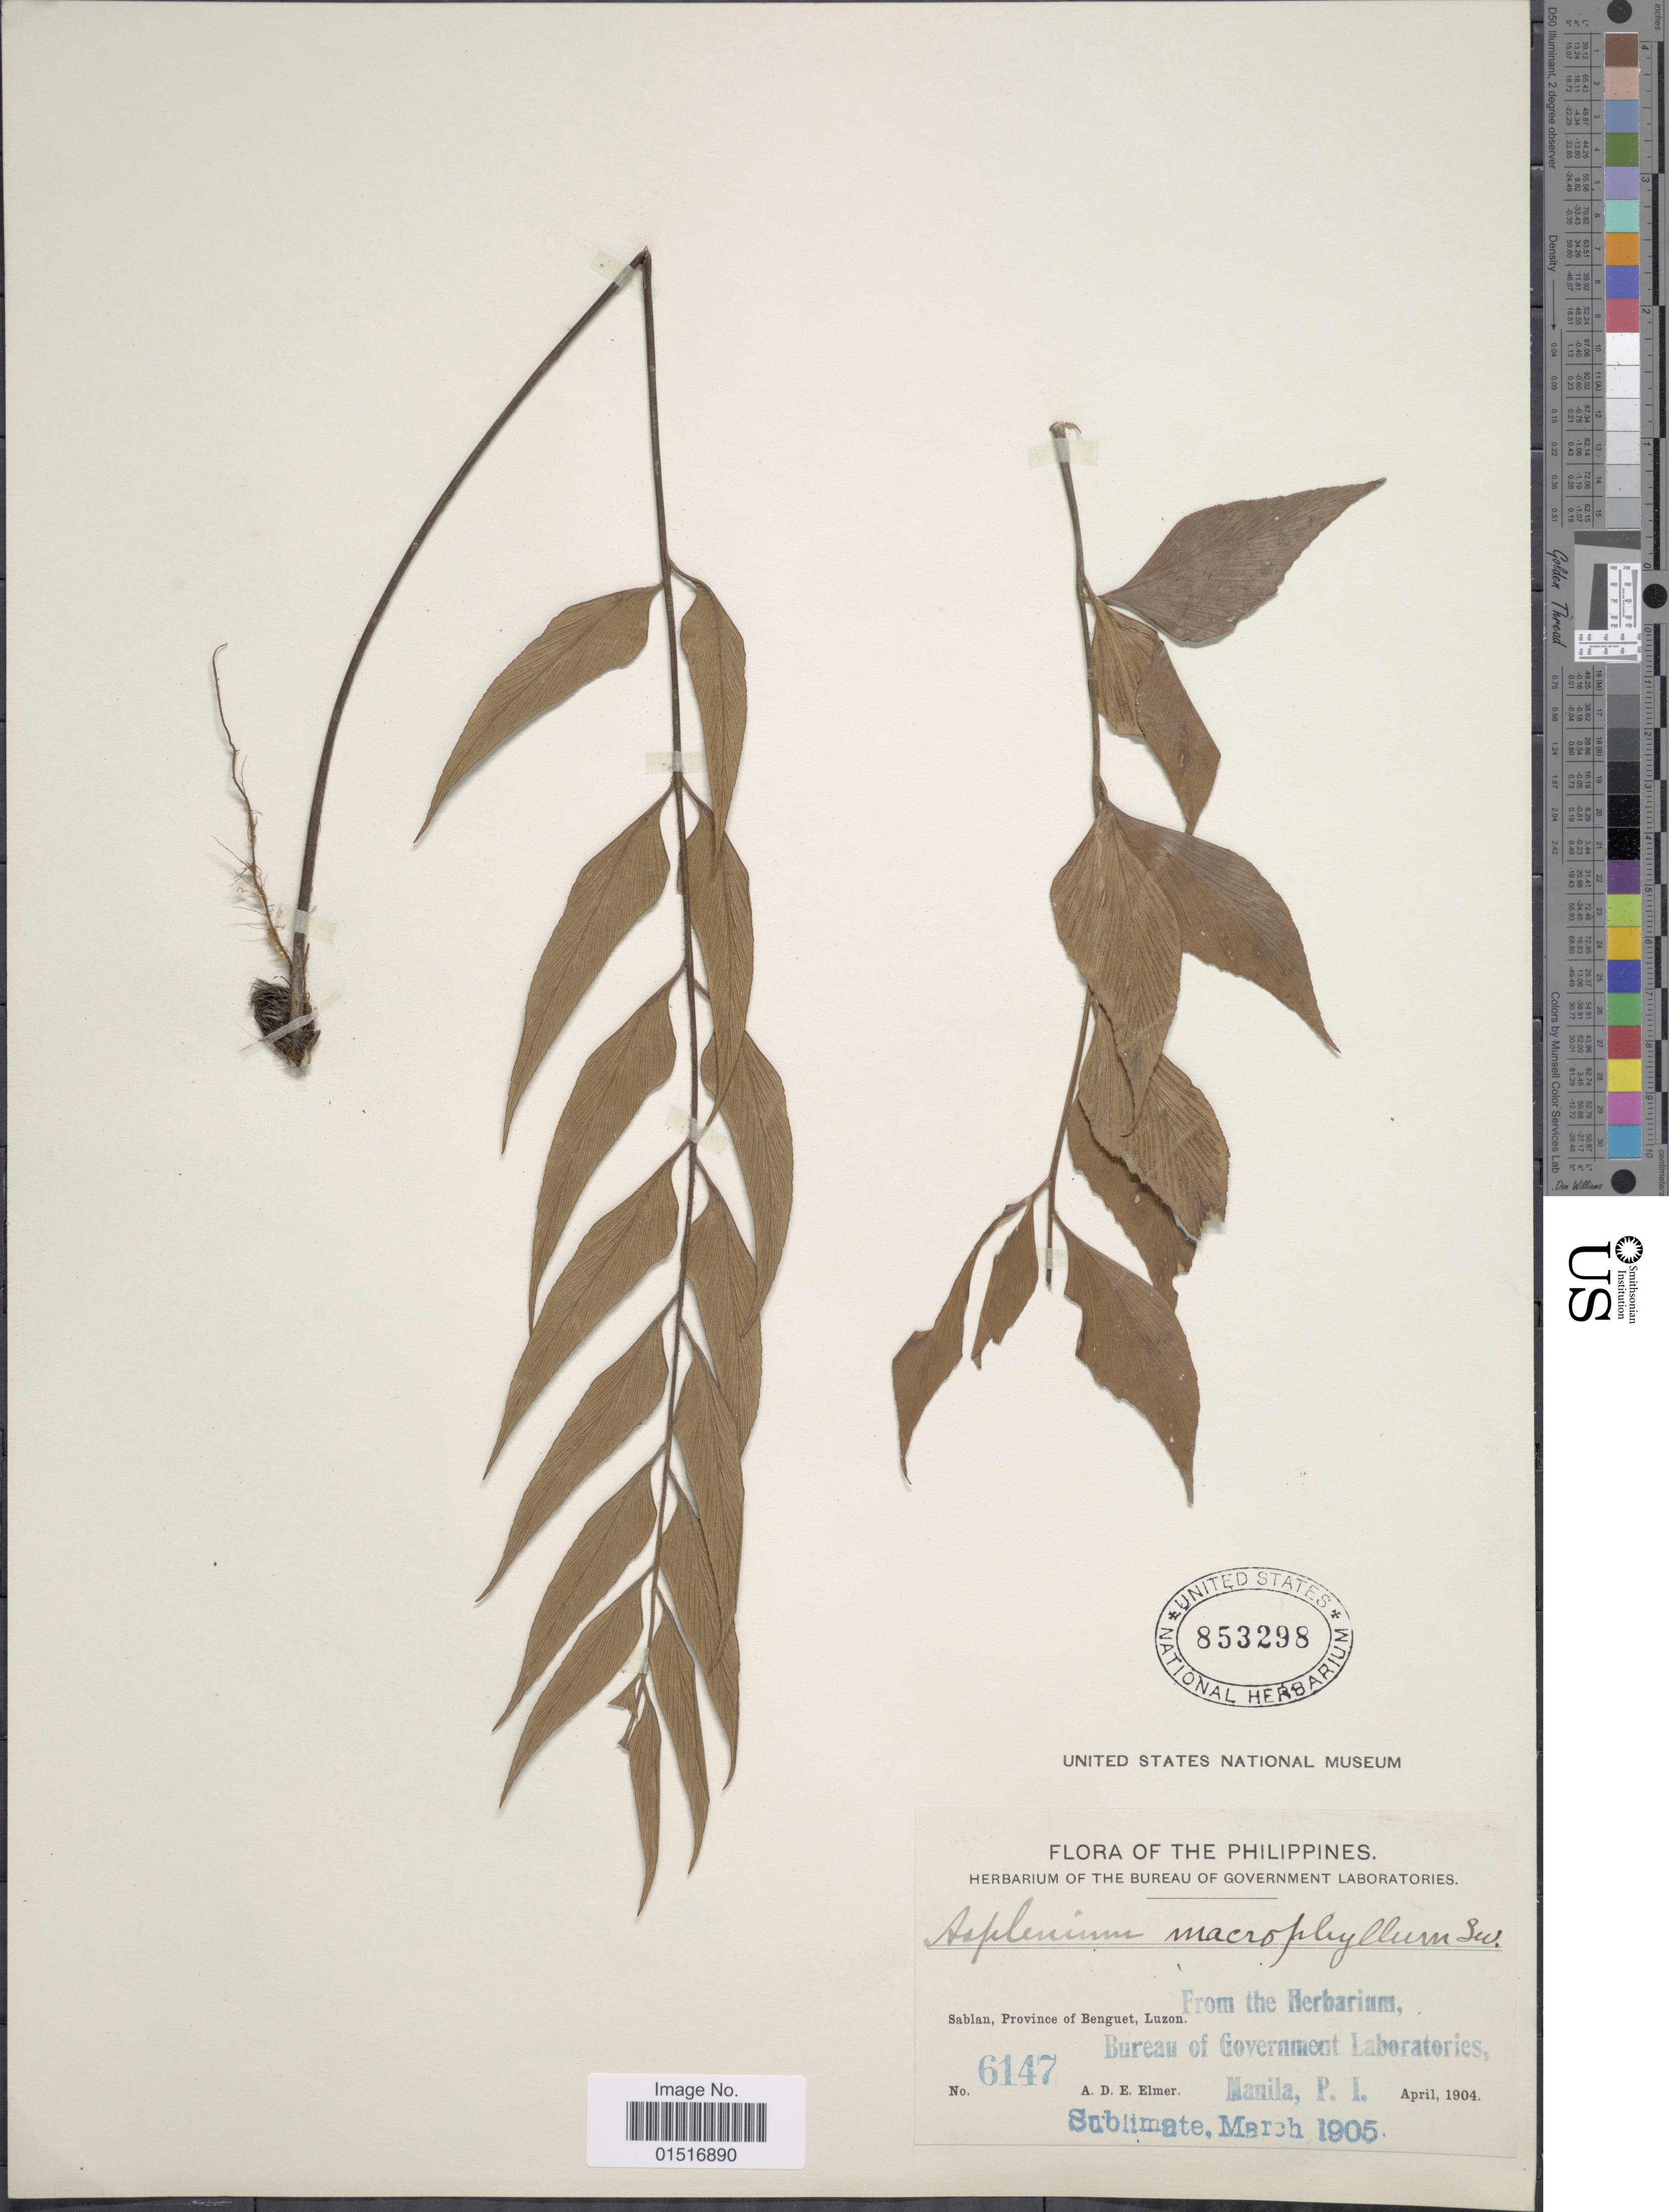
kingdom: Plantae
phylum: Tracheophyta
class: Polypodiopsida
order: Polypodiales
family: Aspleniaceae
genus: Asplenium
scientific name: Asplenium polyodon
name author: G. Forst.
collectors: A. D. E. Elmer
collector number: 6147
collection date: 1904-04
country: Philippines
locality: Sablan, Province of Benguet, Luzon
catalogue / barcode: US 853298